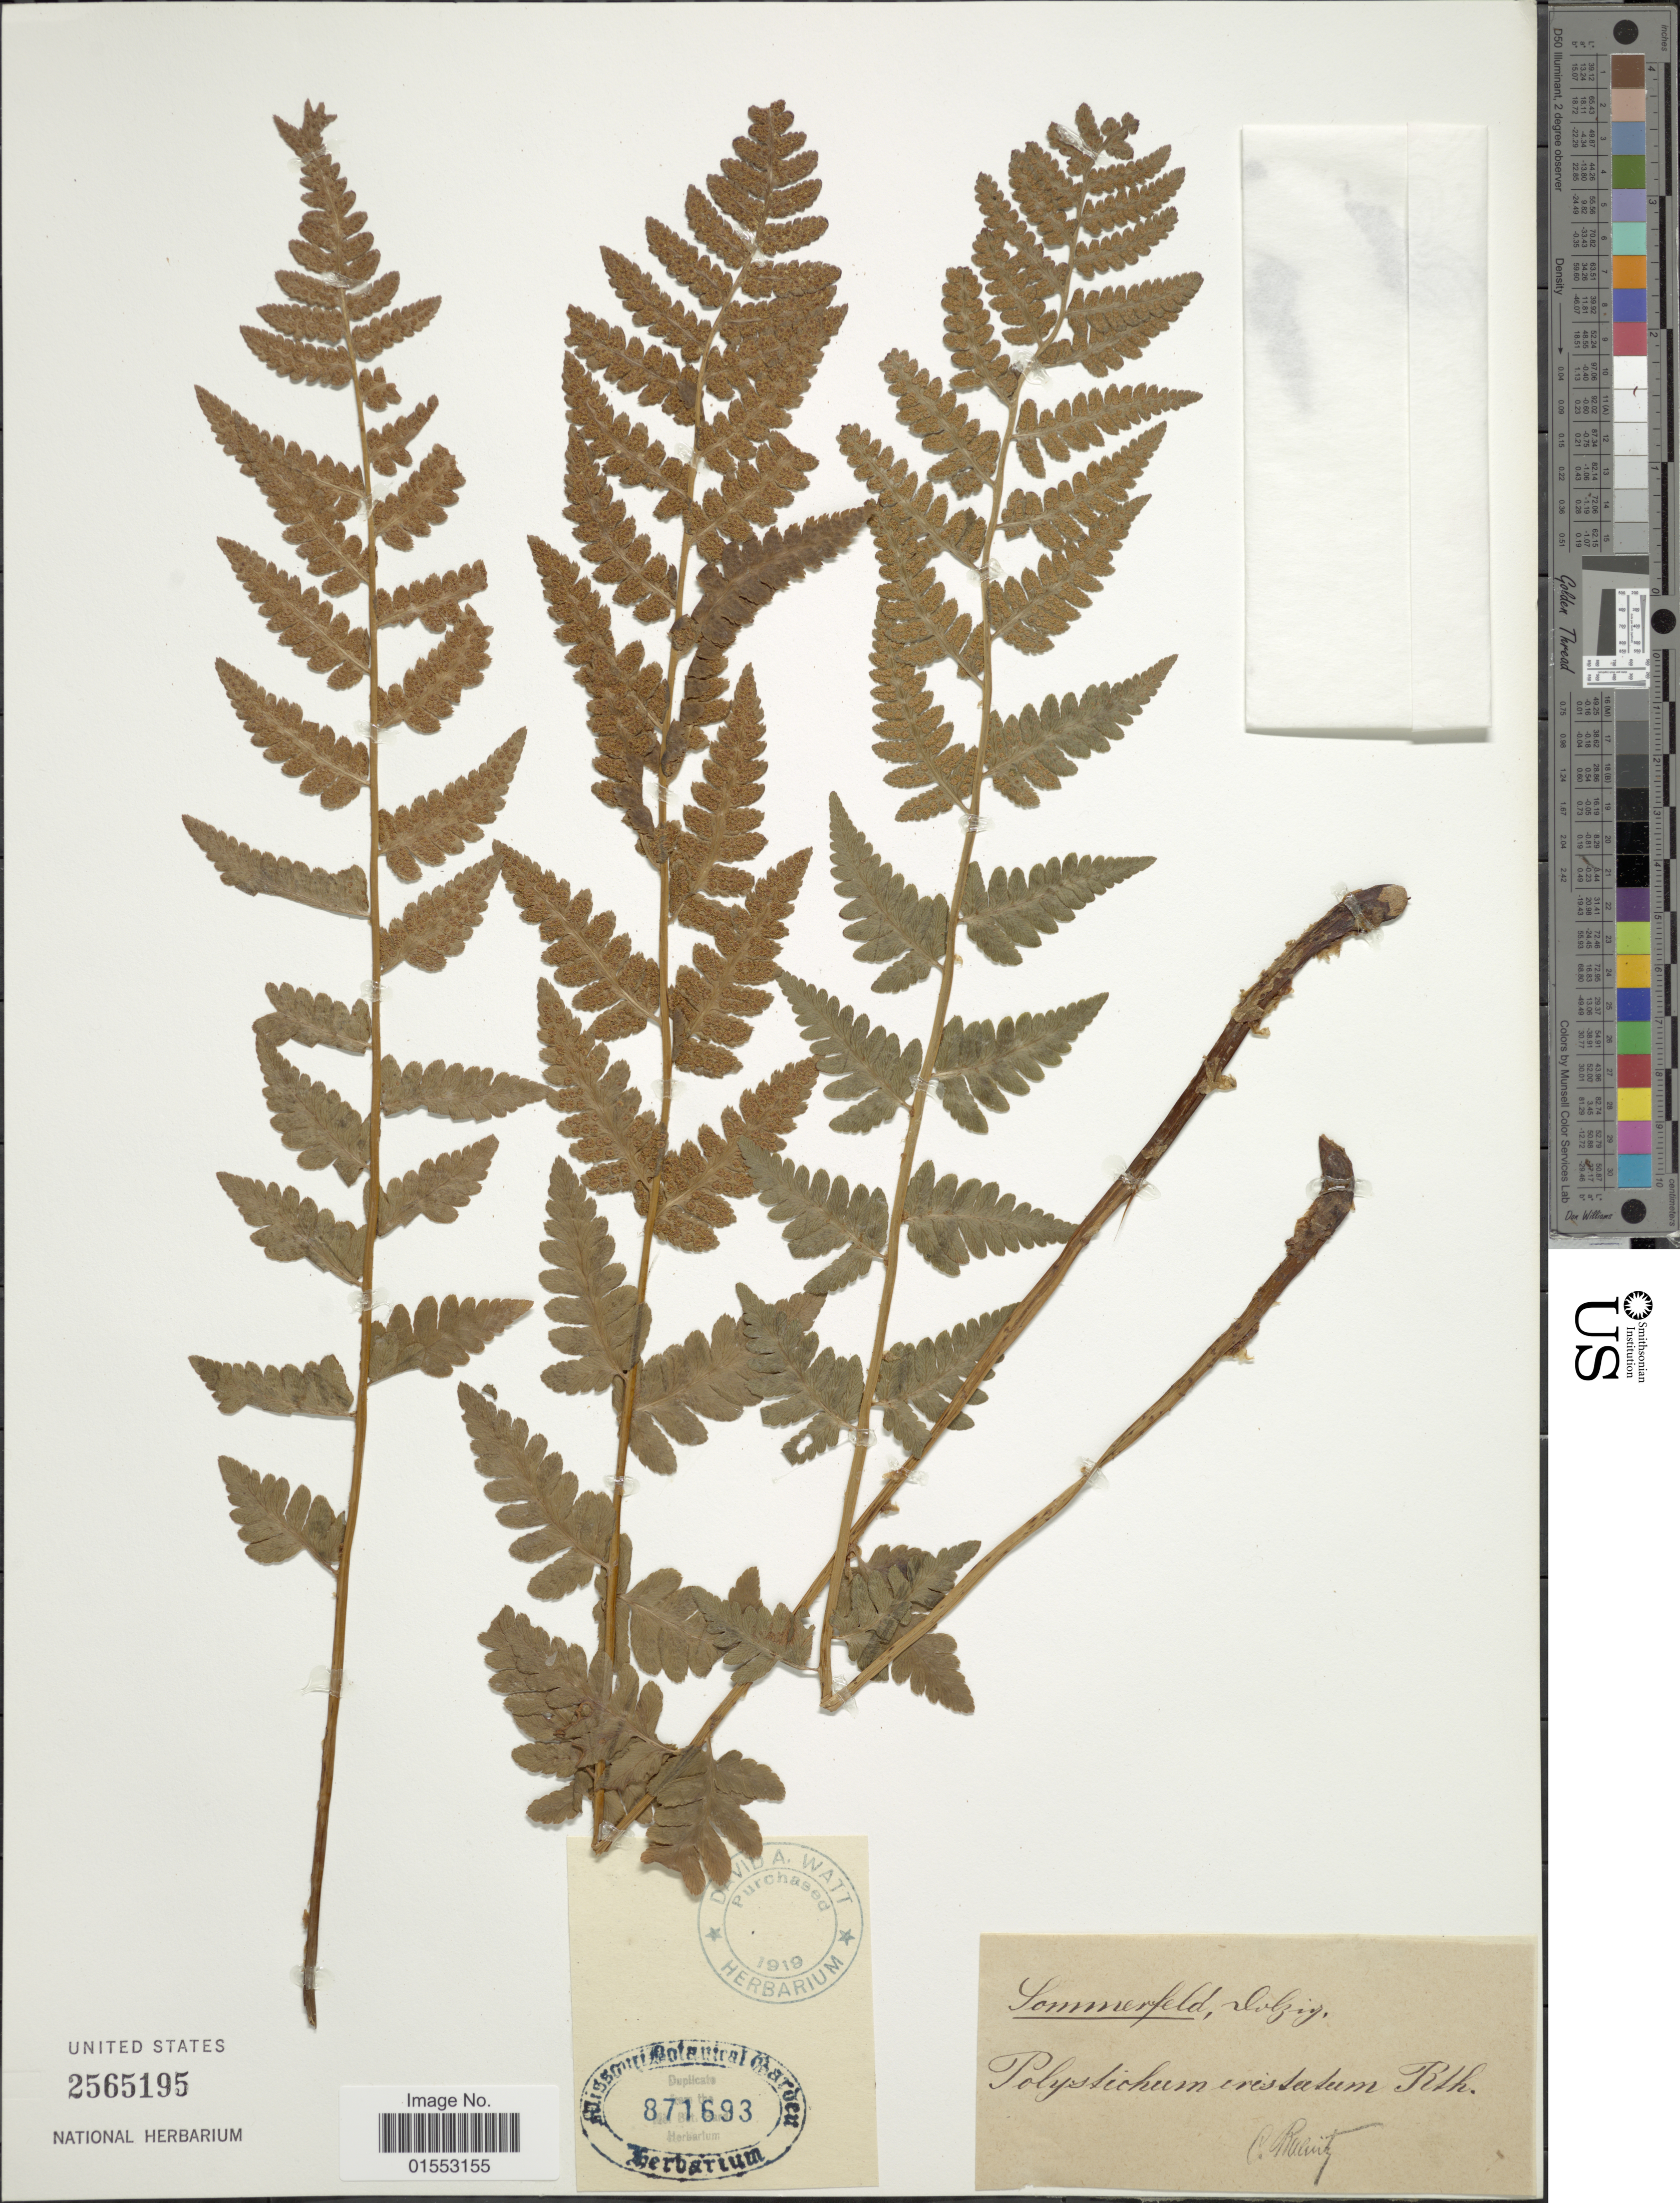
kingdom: Plantae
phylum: Tracheophyta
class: Polypodiopsida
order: Polypodiales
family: Dryopteridaceae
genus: Dryopteris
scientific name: Dryopteris cristata var. spinulosa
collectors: S. Sommerfelt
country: Germany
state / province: Sachsen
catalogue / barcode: US 2565195